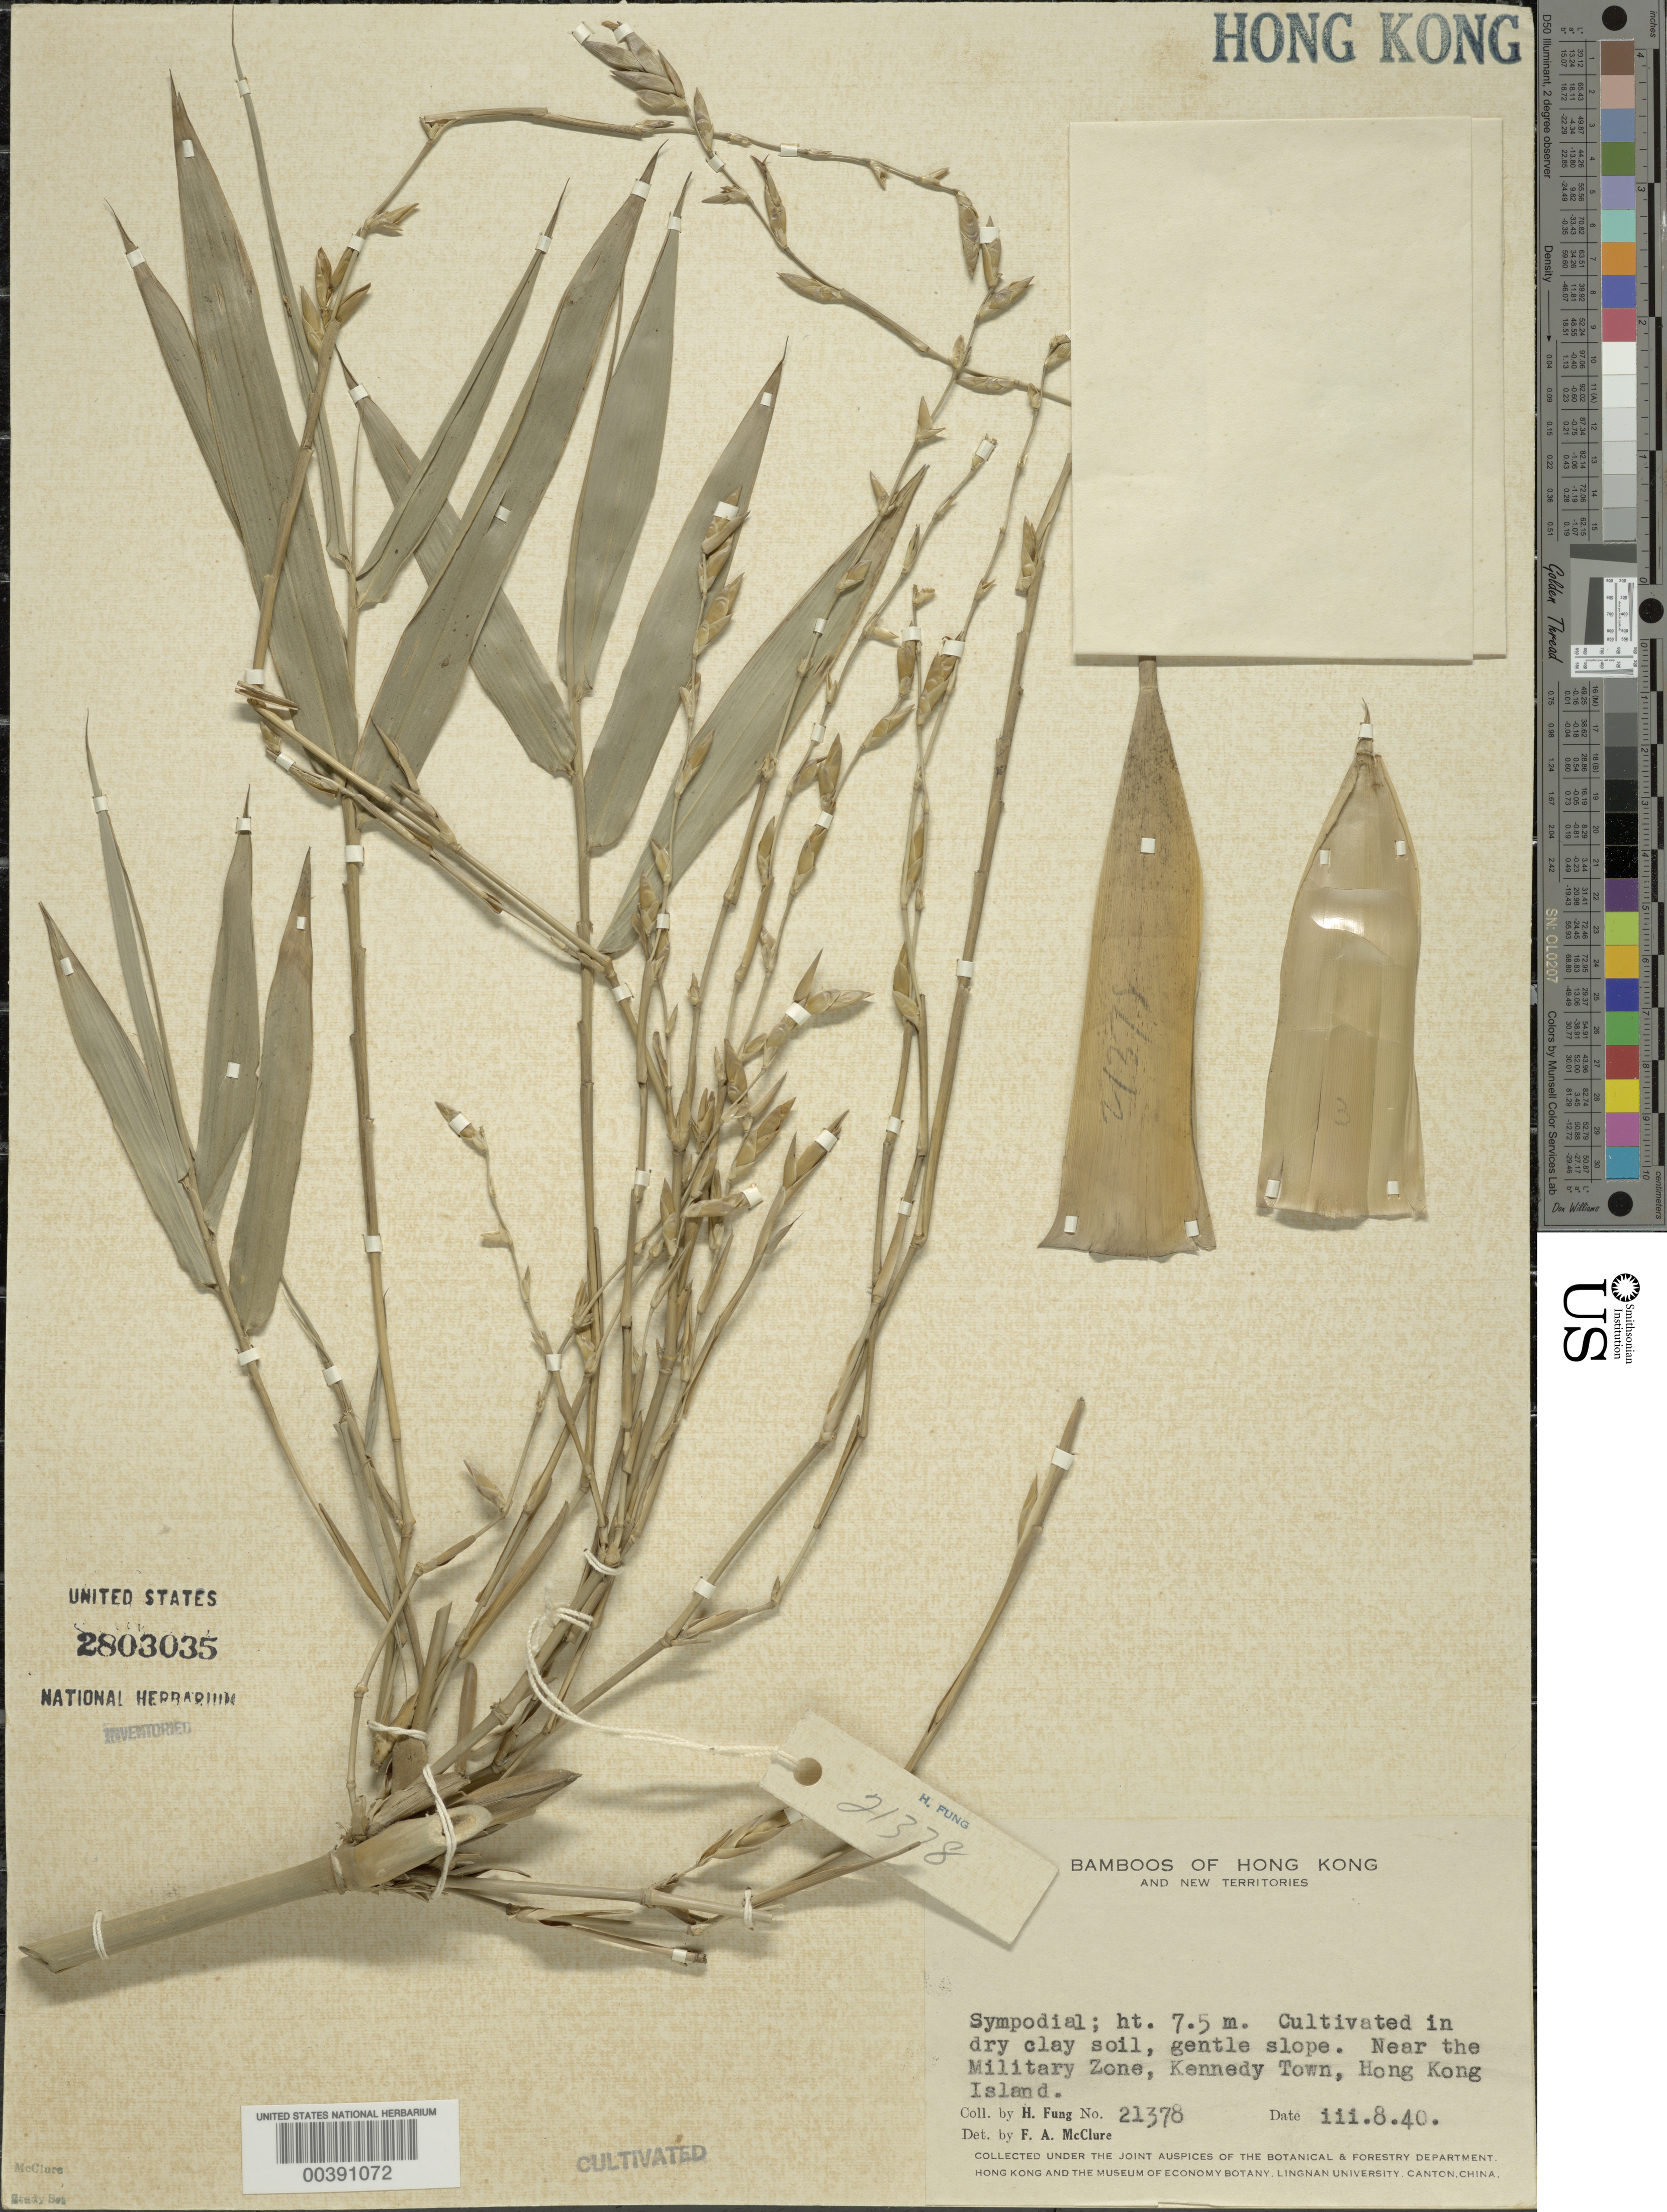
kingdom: Plantae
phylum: Tracheophyta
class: Liliopsida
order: Poales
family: Poaceae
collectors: H. L. Fung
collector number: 21378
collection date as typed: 08 Mar 1940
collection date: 1940-03-08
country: China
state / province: Hong Kong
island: Hong Kong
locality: Kennedy town, military zone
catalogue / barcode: US 2803035